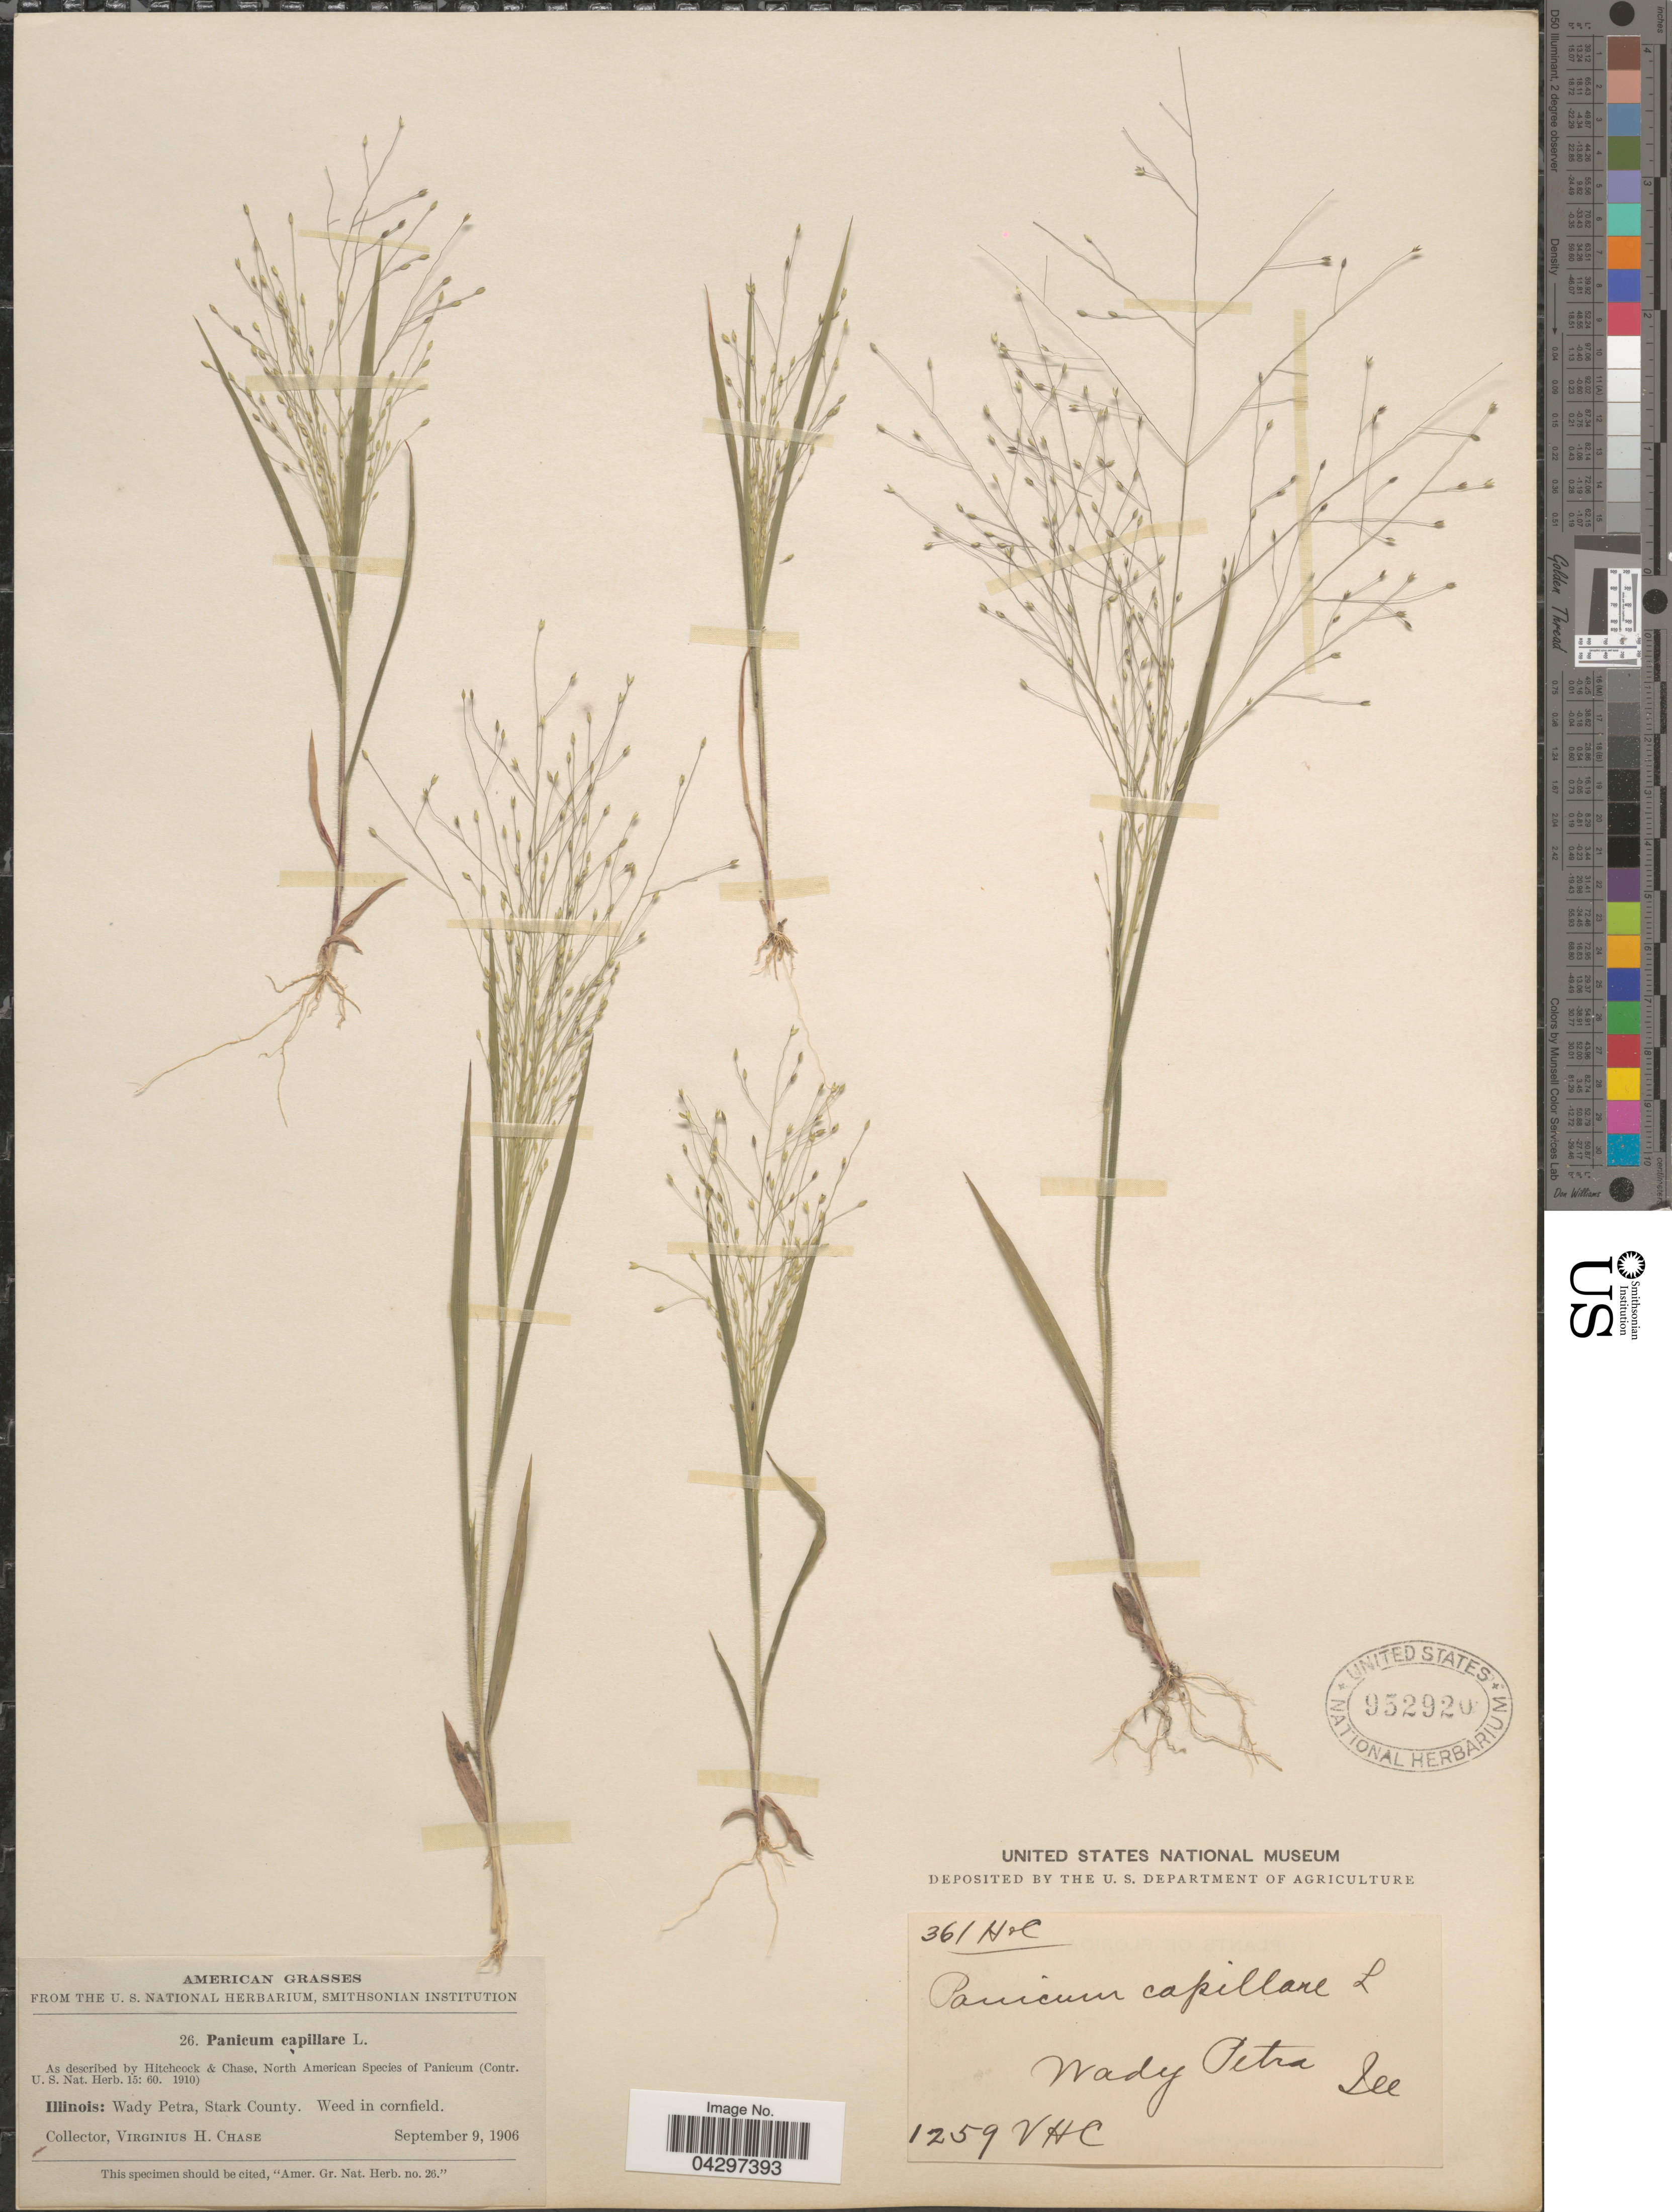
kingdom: Plantae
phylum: Tracheophyta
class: Liliopsida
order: Poales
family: Poaceae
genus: Panicum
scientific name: Panicum capillare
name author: L.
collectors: V. H. Chase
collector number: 1259/361H+C/26?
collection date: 1906-09-09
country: United States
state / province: Illinois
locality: Wady Petra, Stark County.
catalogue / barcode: US 952920